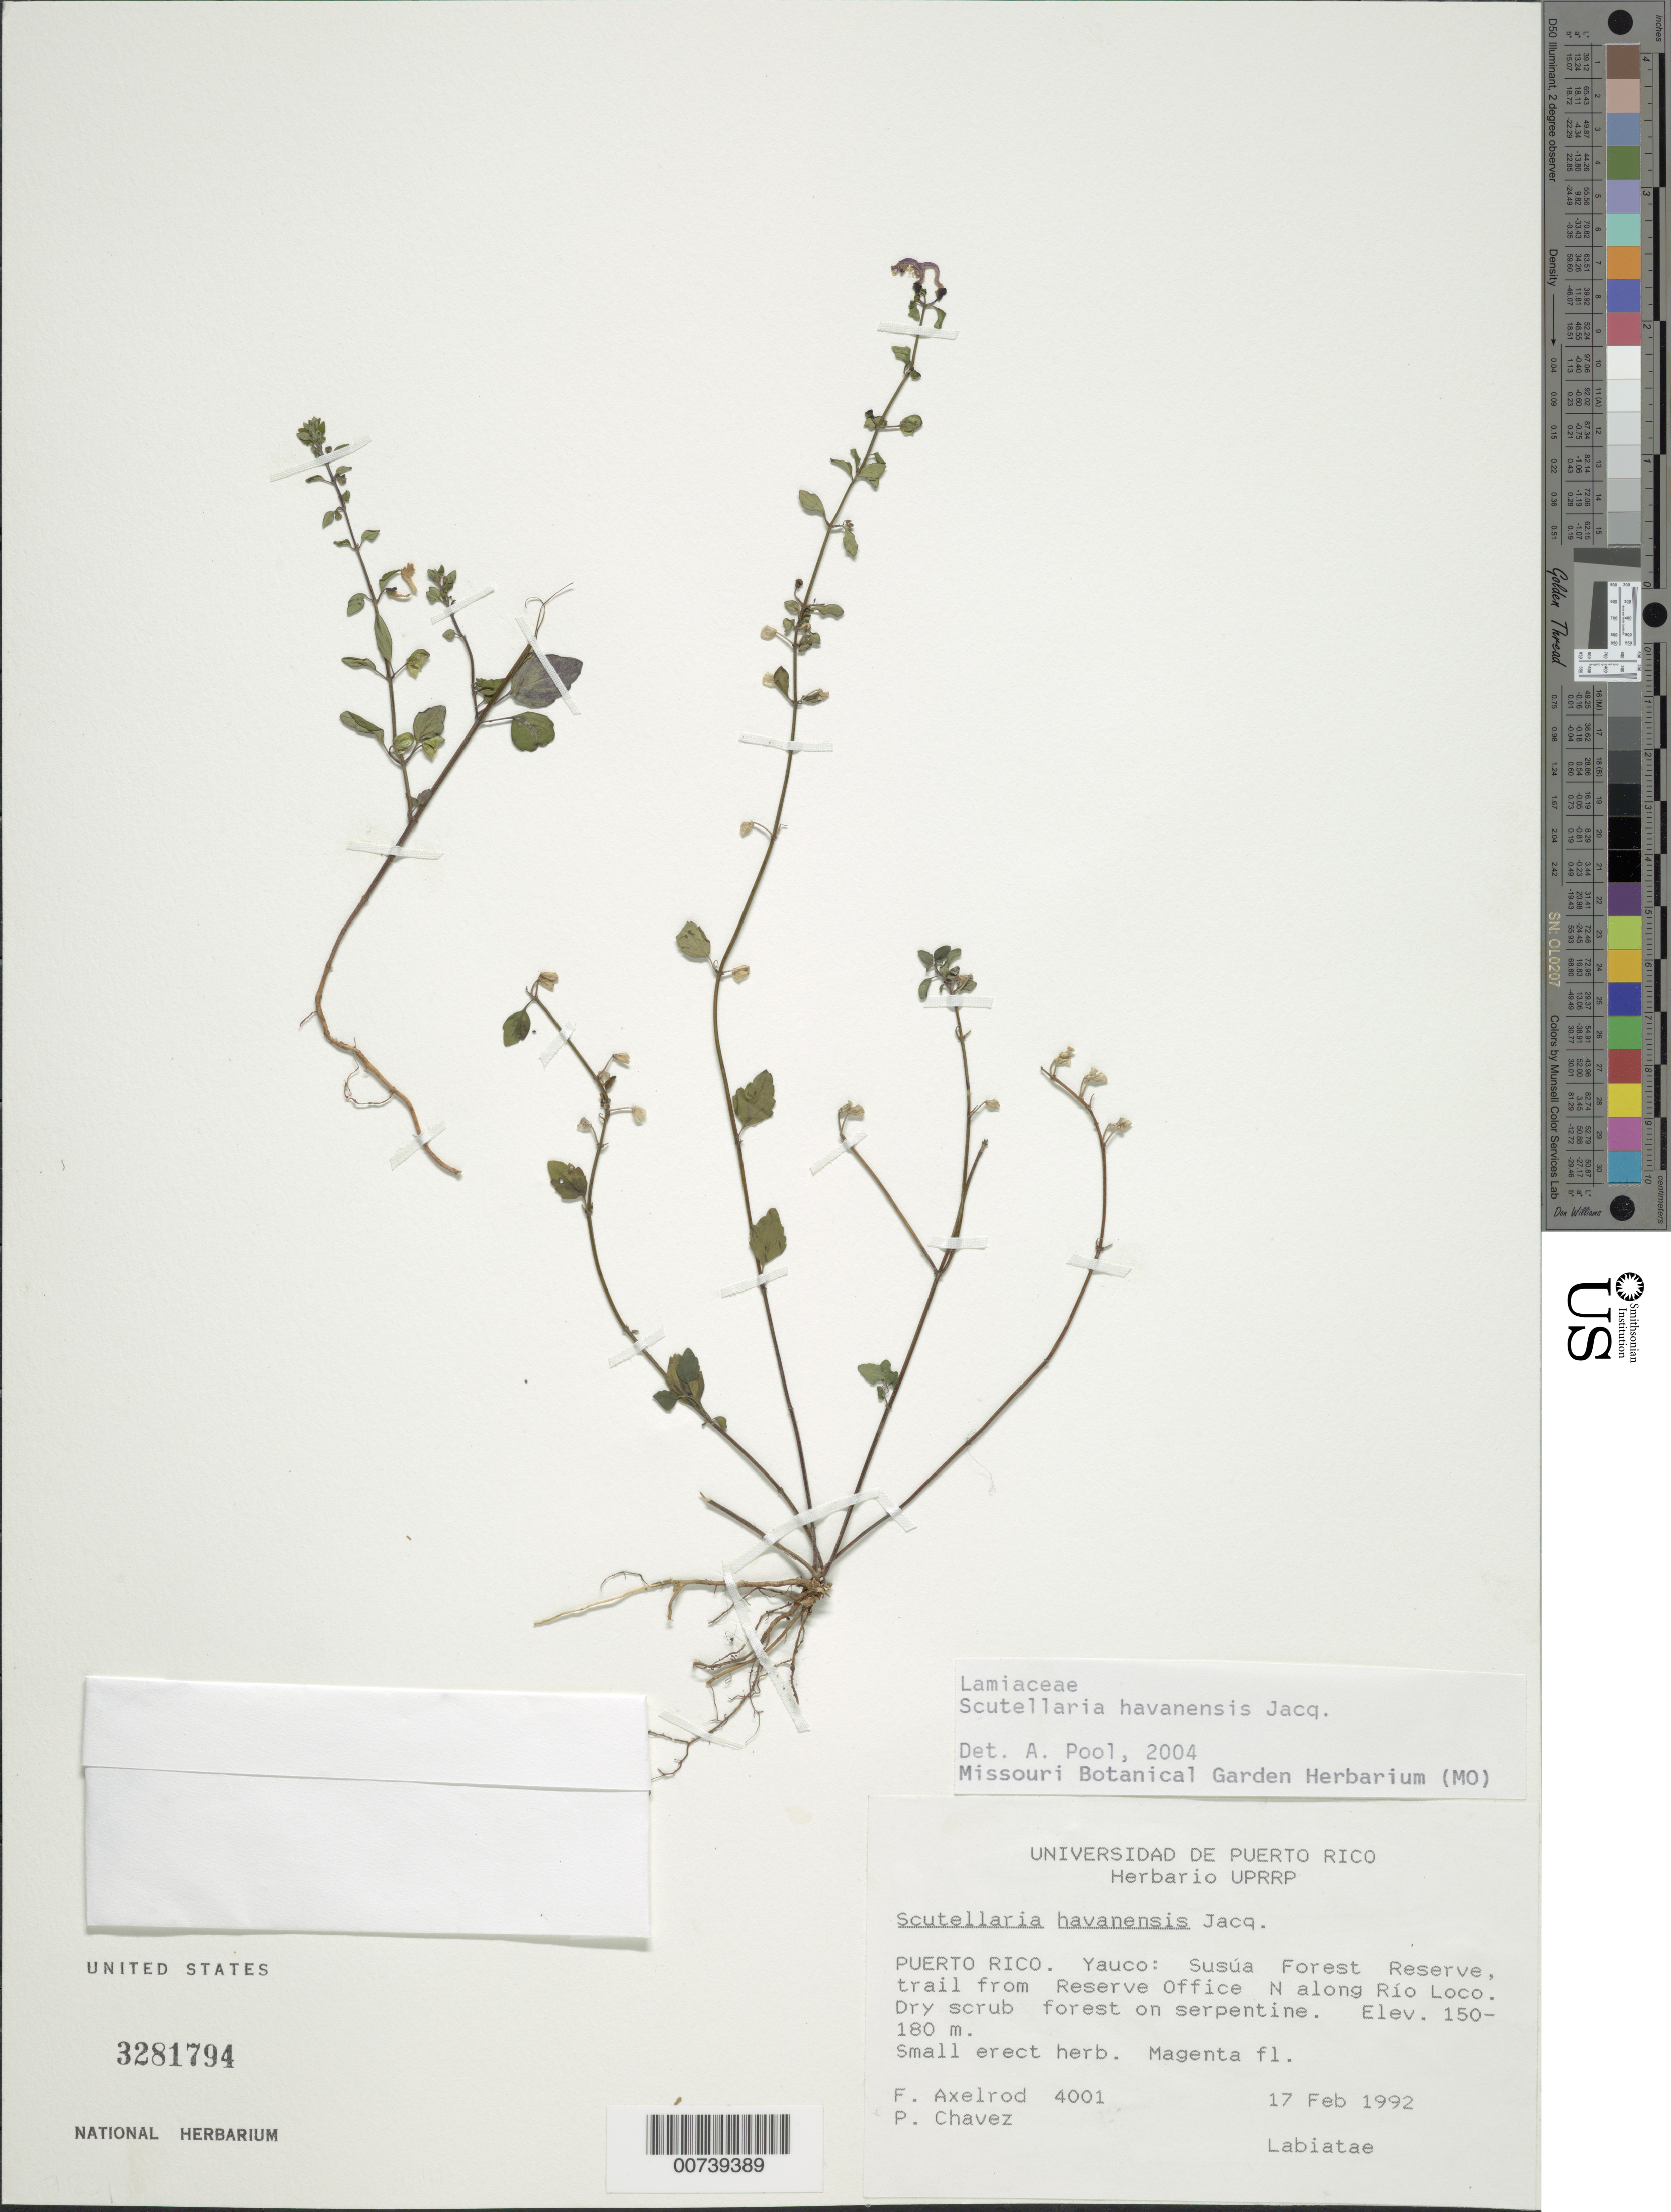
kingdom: Plantae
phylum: Tracheophyta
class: Magnoliopsida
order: Lamiales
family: Lamiaceae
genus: Scutellaria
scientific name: Scutellaria havanensis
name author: Jacq.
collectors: F. S. Axelrod & P. Chavez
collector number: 4001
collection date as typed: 17 Feb 1992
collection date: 1992-02-17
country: Puerto Rico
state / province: Yauco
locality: Yauco: Susúa Forest Reserve, trail from reserve office N along Río Loco.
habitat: Dry scrub forest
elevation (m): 180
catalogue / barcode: US 3281794